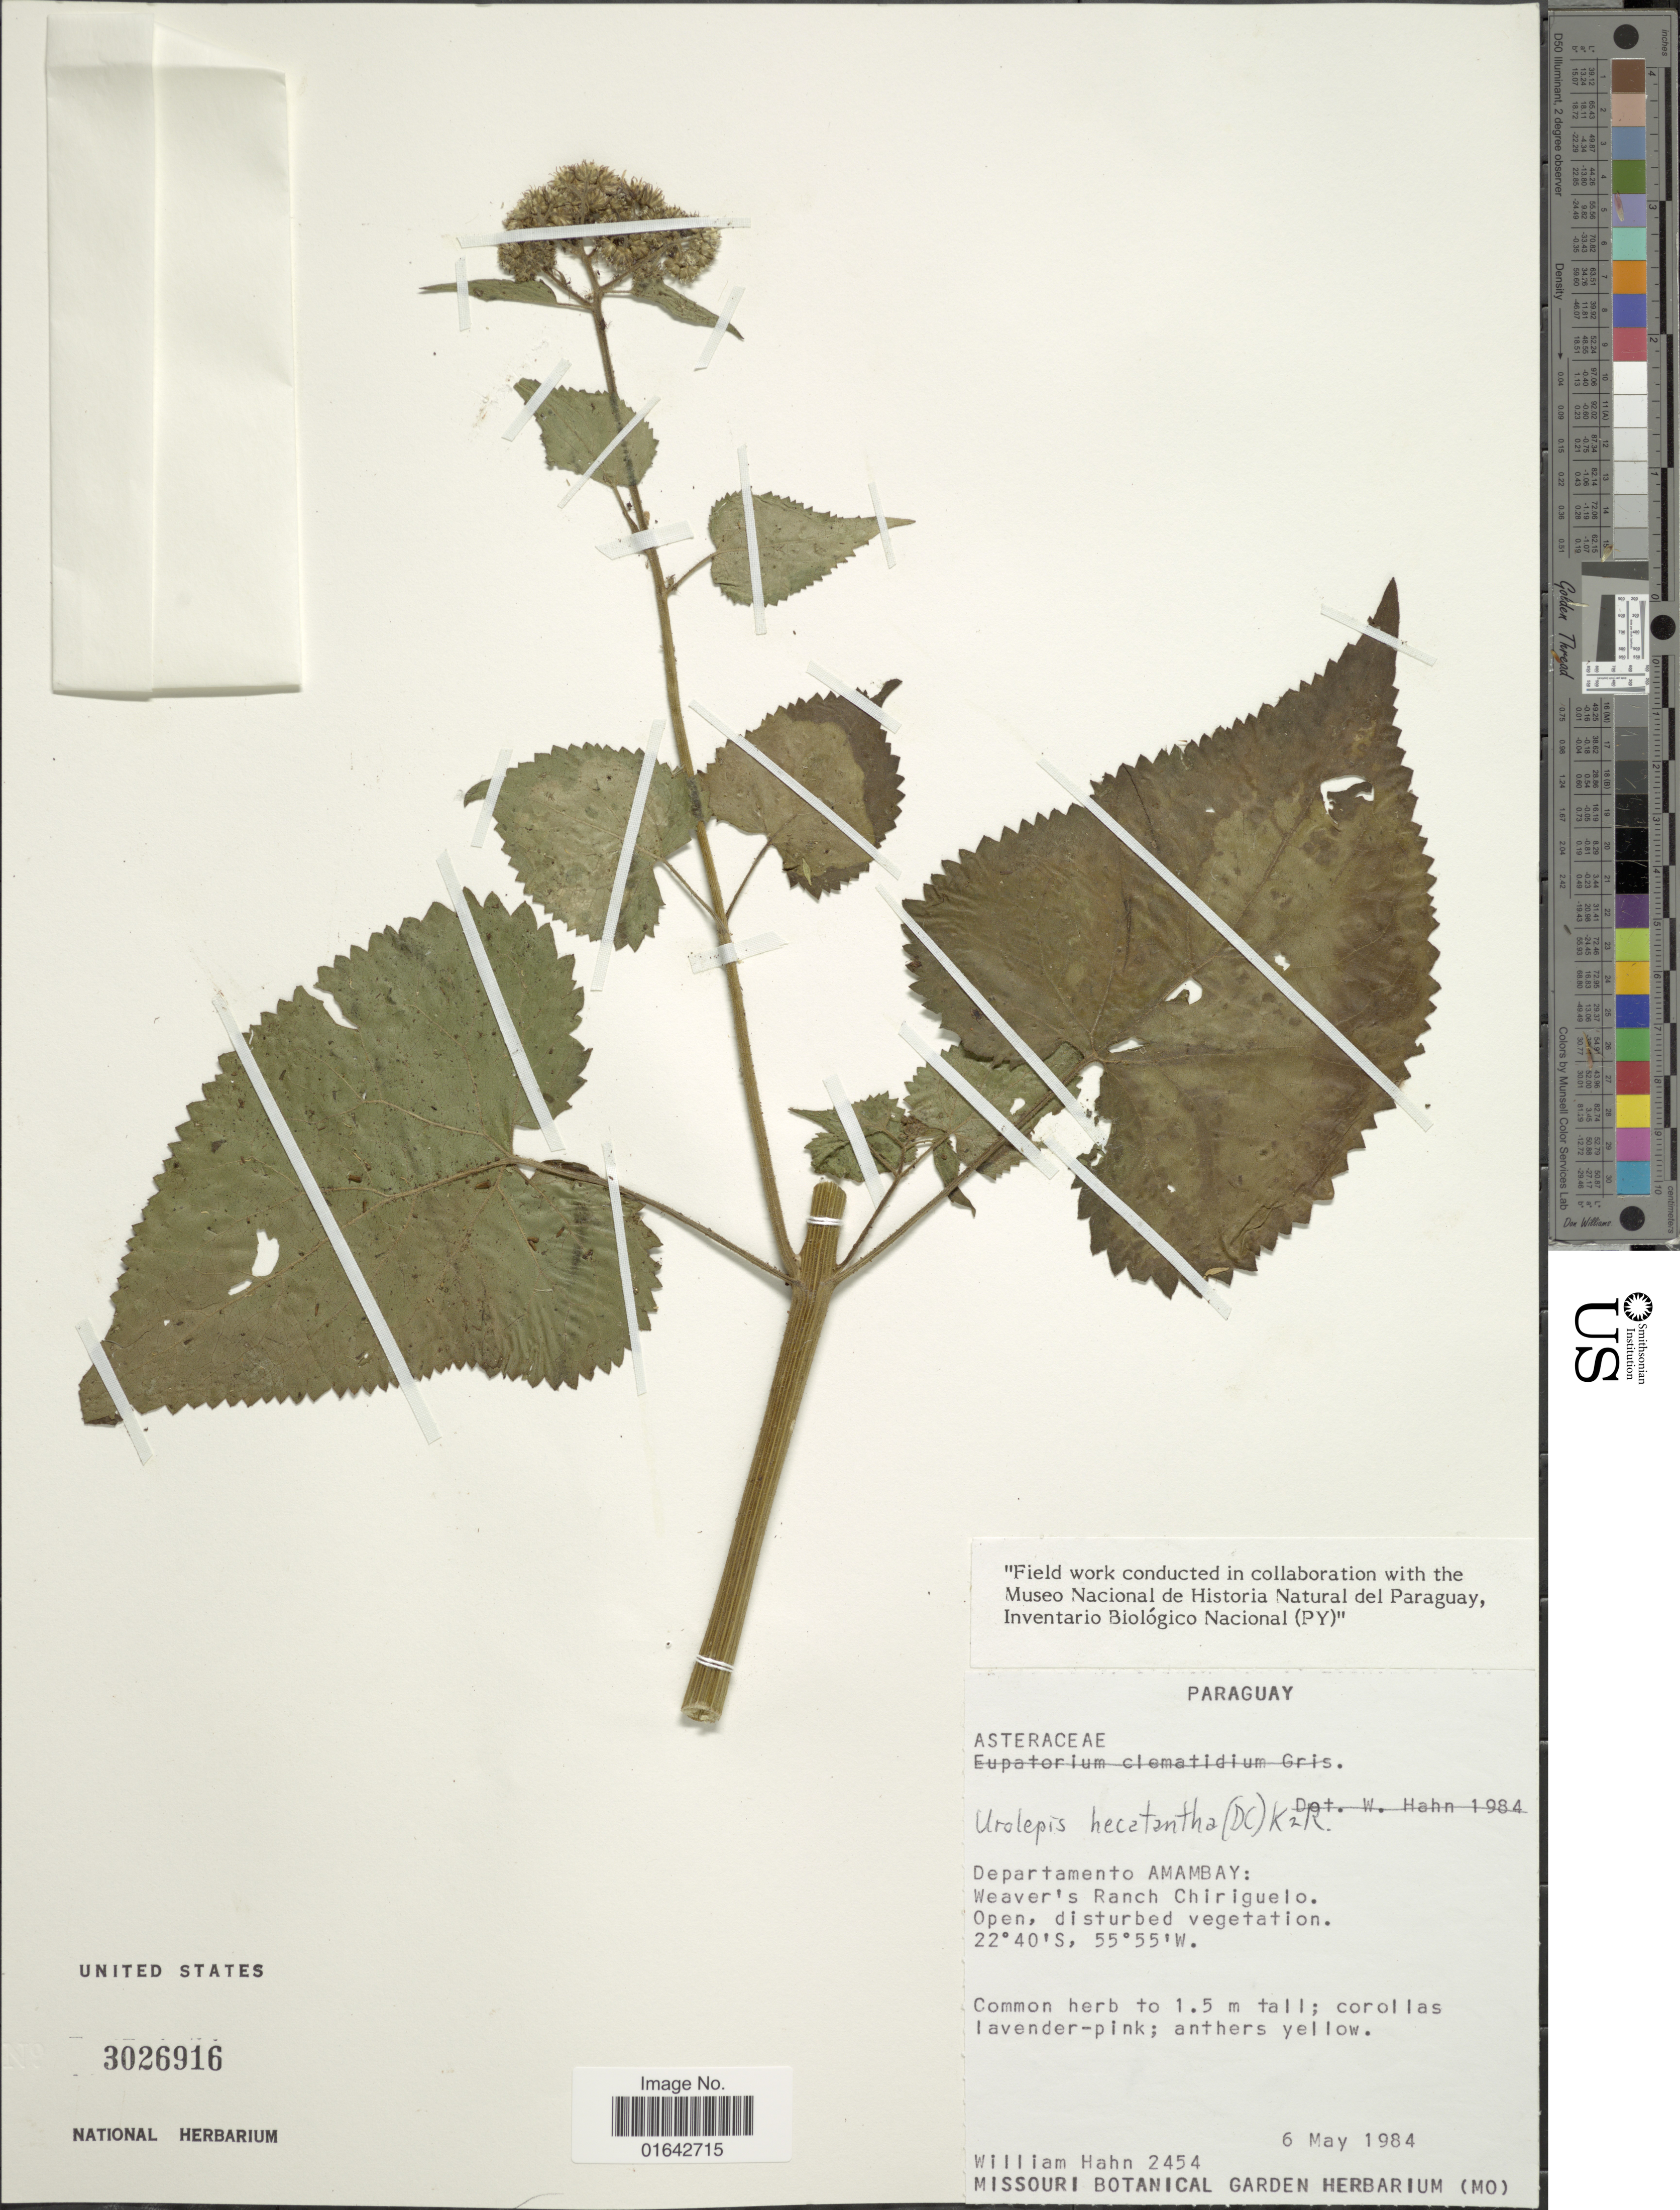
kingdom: Plantae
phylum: Tracheophyta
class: Magnoliopsida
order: Asterales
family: Asteraceae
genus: Urolepis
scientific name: Urolepis hecatantha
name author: (DC.) R.M. King & H. Rob.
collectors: W. J. Hahn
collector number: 2454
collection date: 1984-05-06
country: Paraguay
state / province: Amambay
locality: Departamento Amambay: Weaver's Ranch Chiriguelo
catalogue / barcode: US 3026916